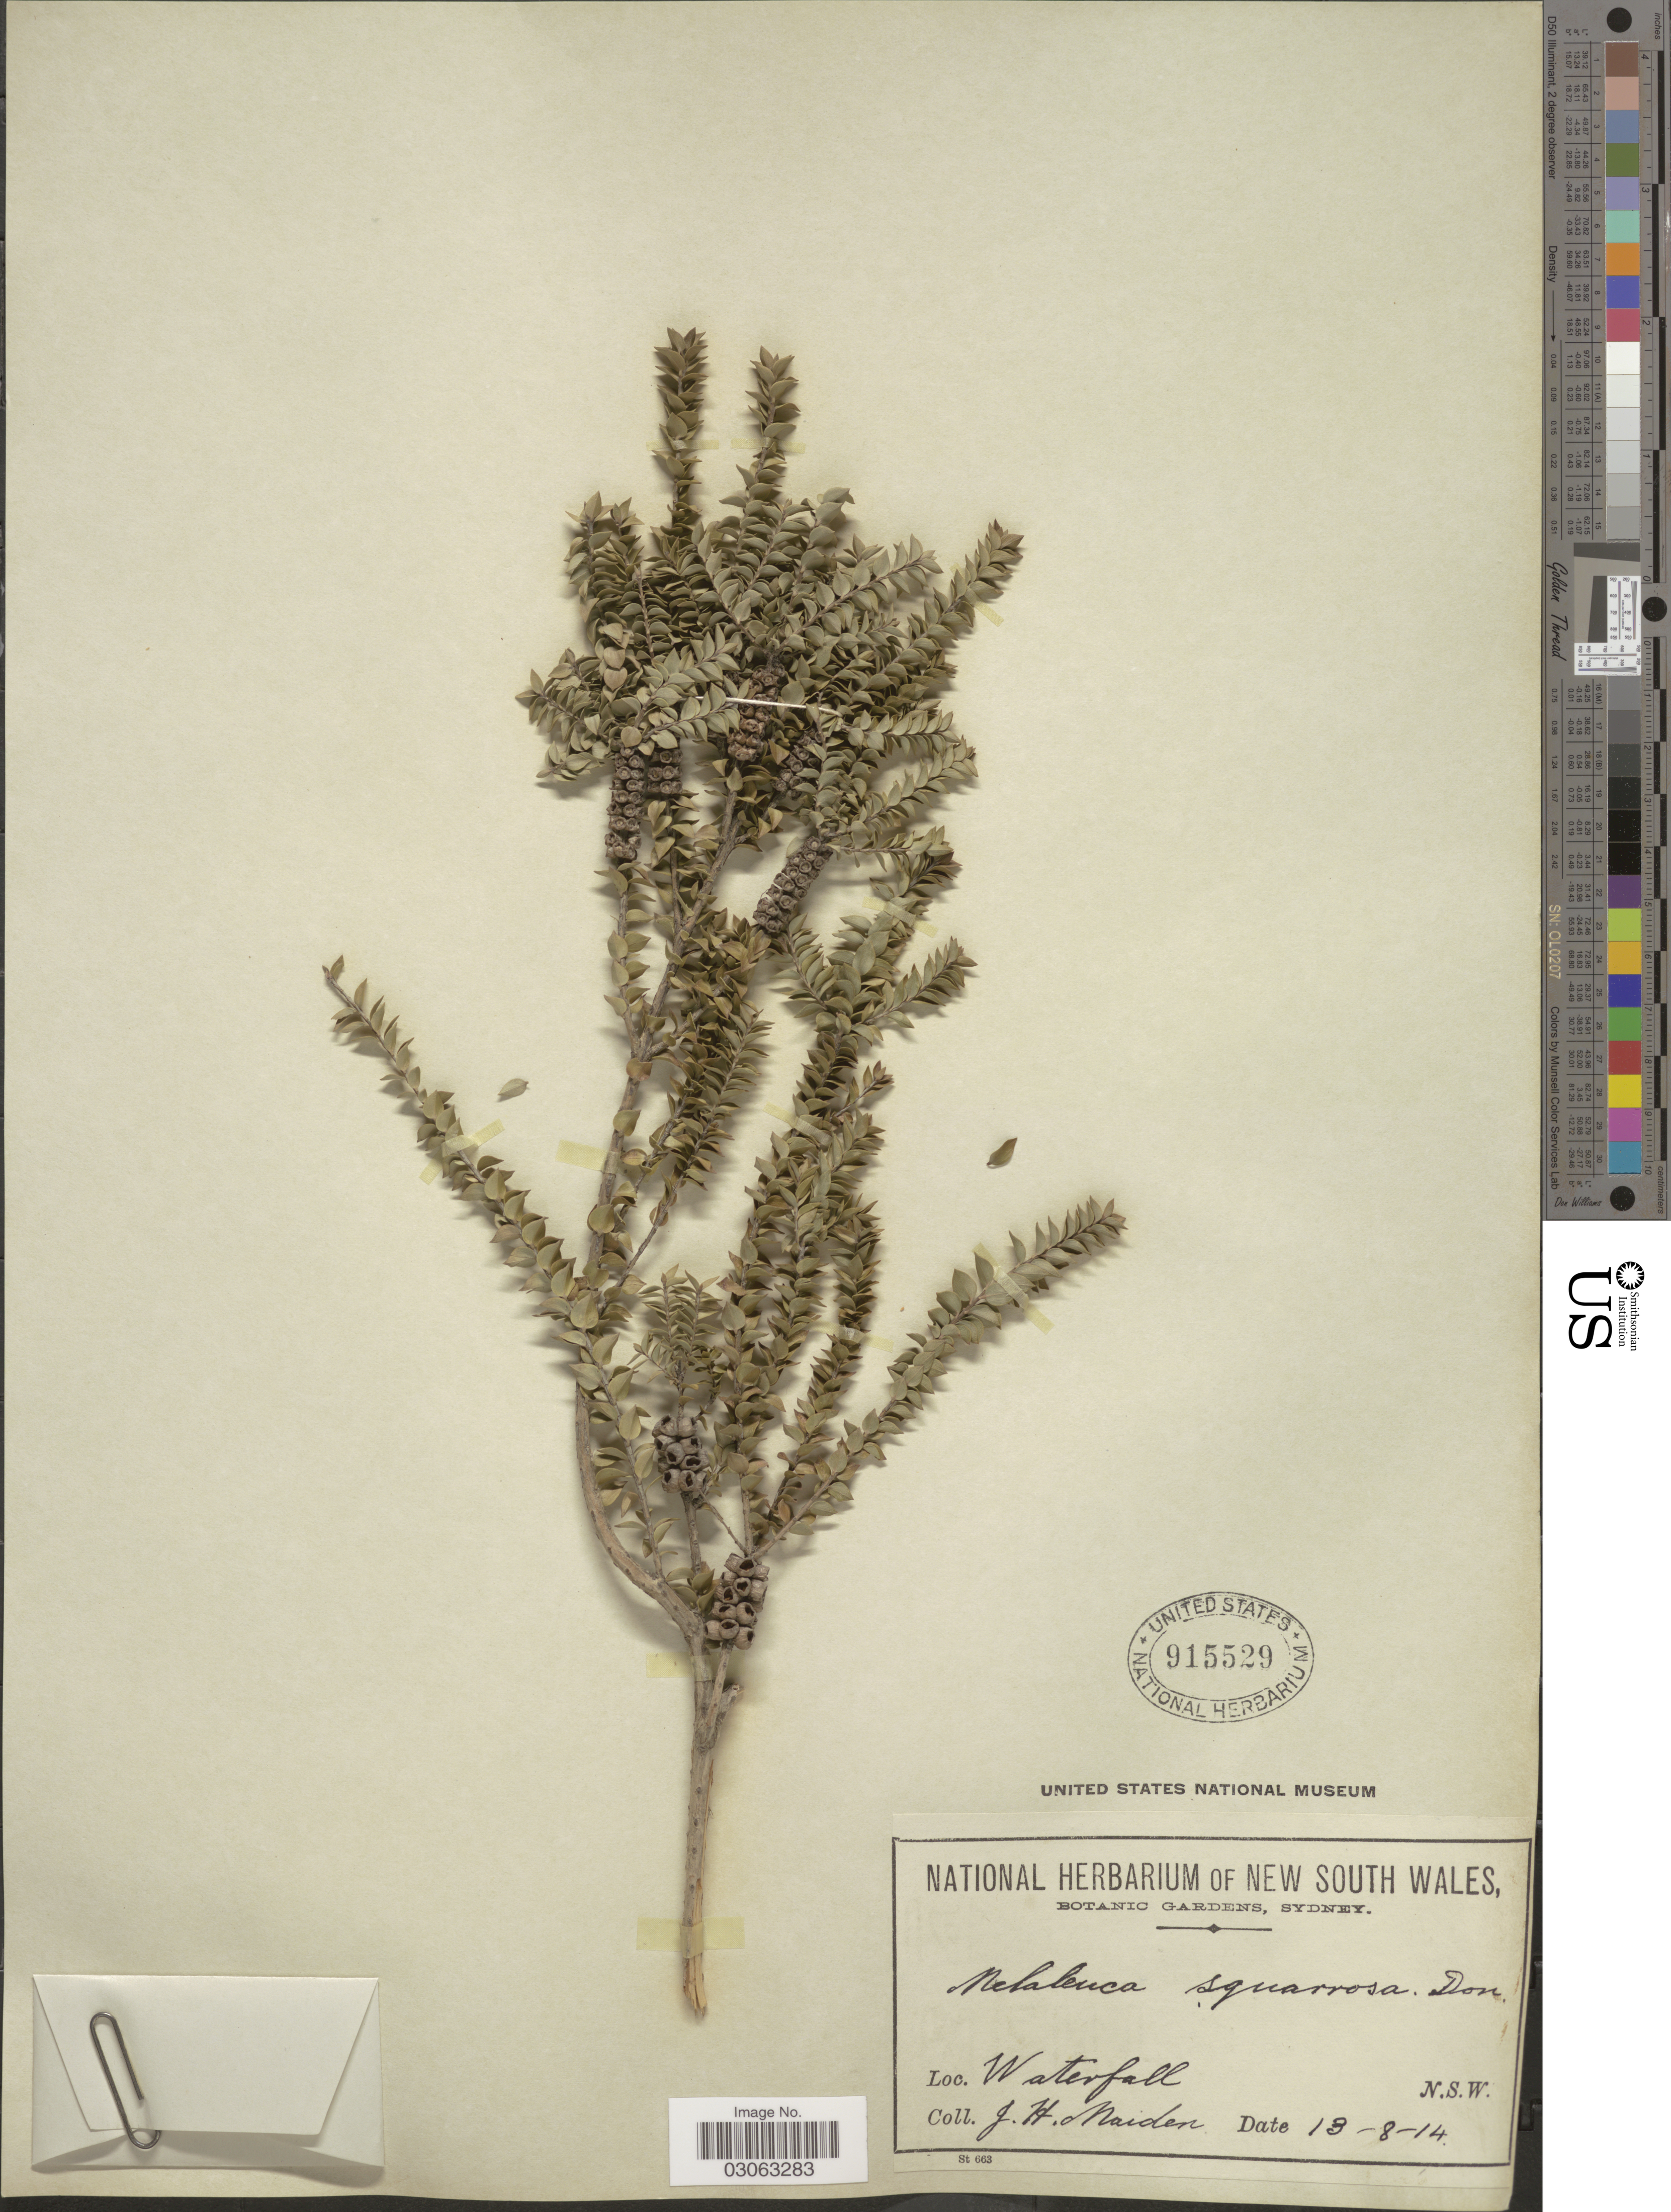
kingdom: Plantae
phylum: Tracheophyta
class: Magnoliopsida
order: Myrtales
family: Myrtaceae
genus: Melaleuca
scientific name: Melaleuca squarrosa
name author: Sm.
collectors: J. Maiden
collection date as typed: Transcribed d/m/y: 13/8/14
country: Australia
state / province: New South Wales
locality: Waterfall. N.S.W.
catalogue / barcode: US 915529